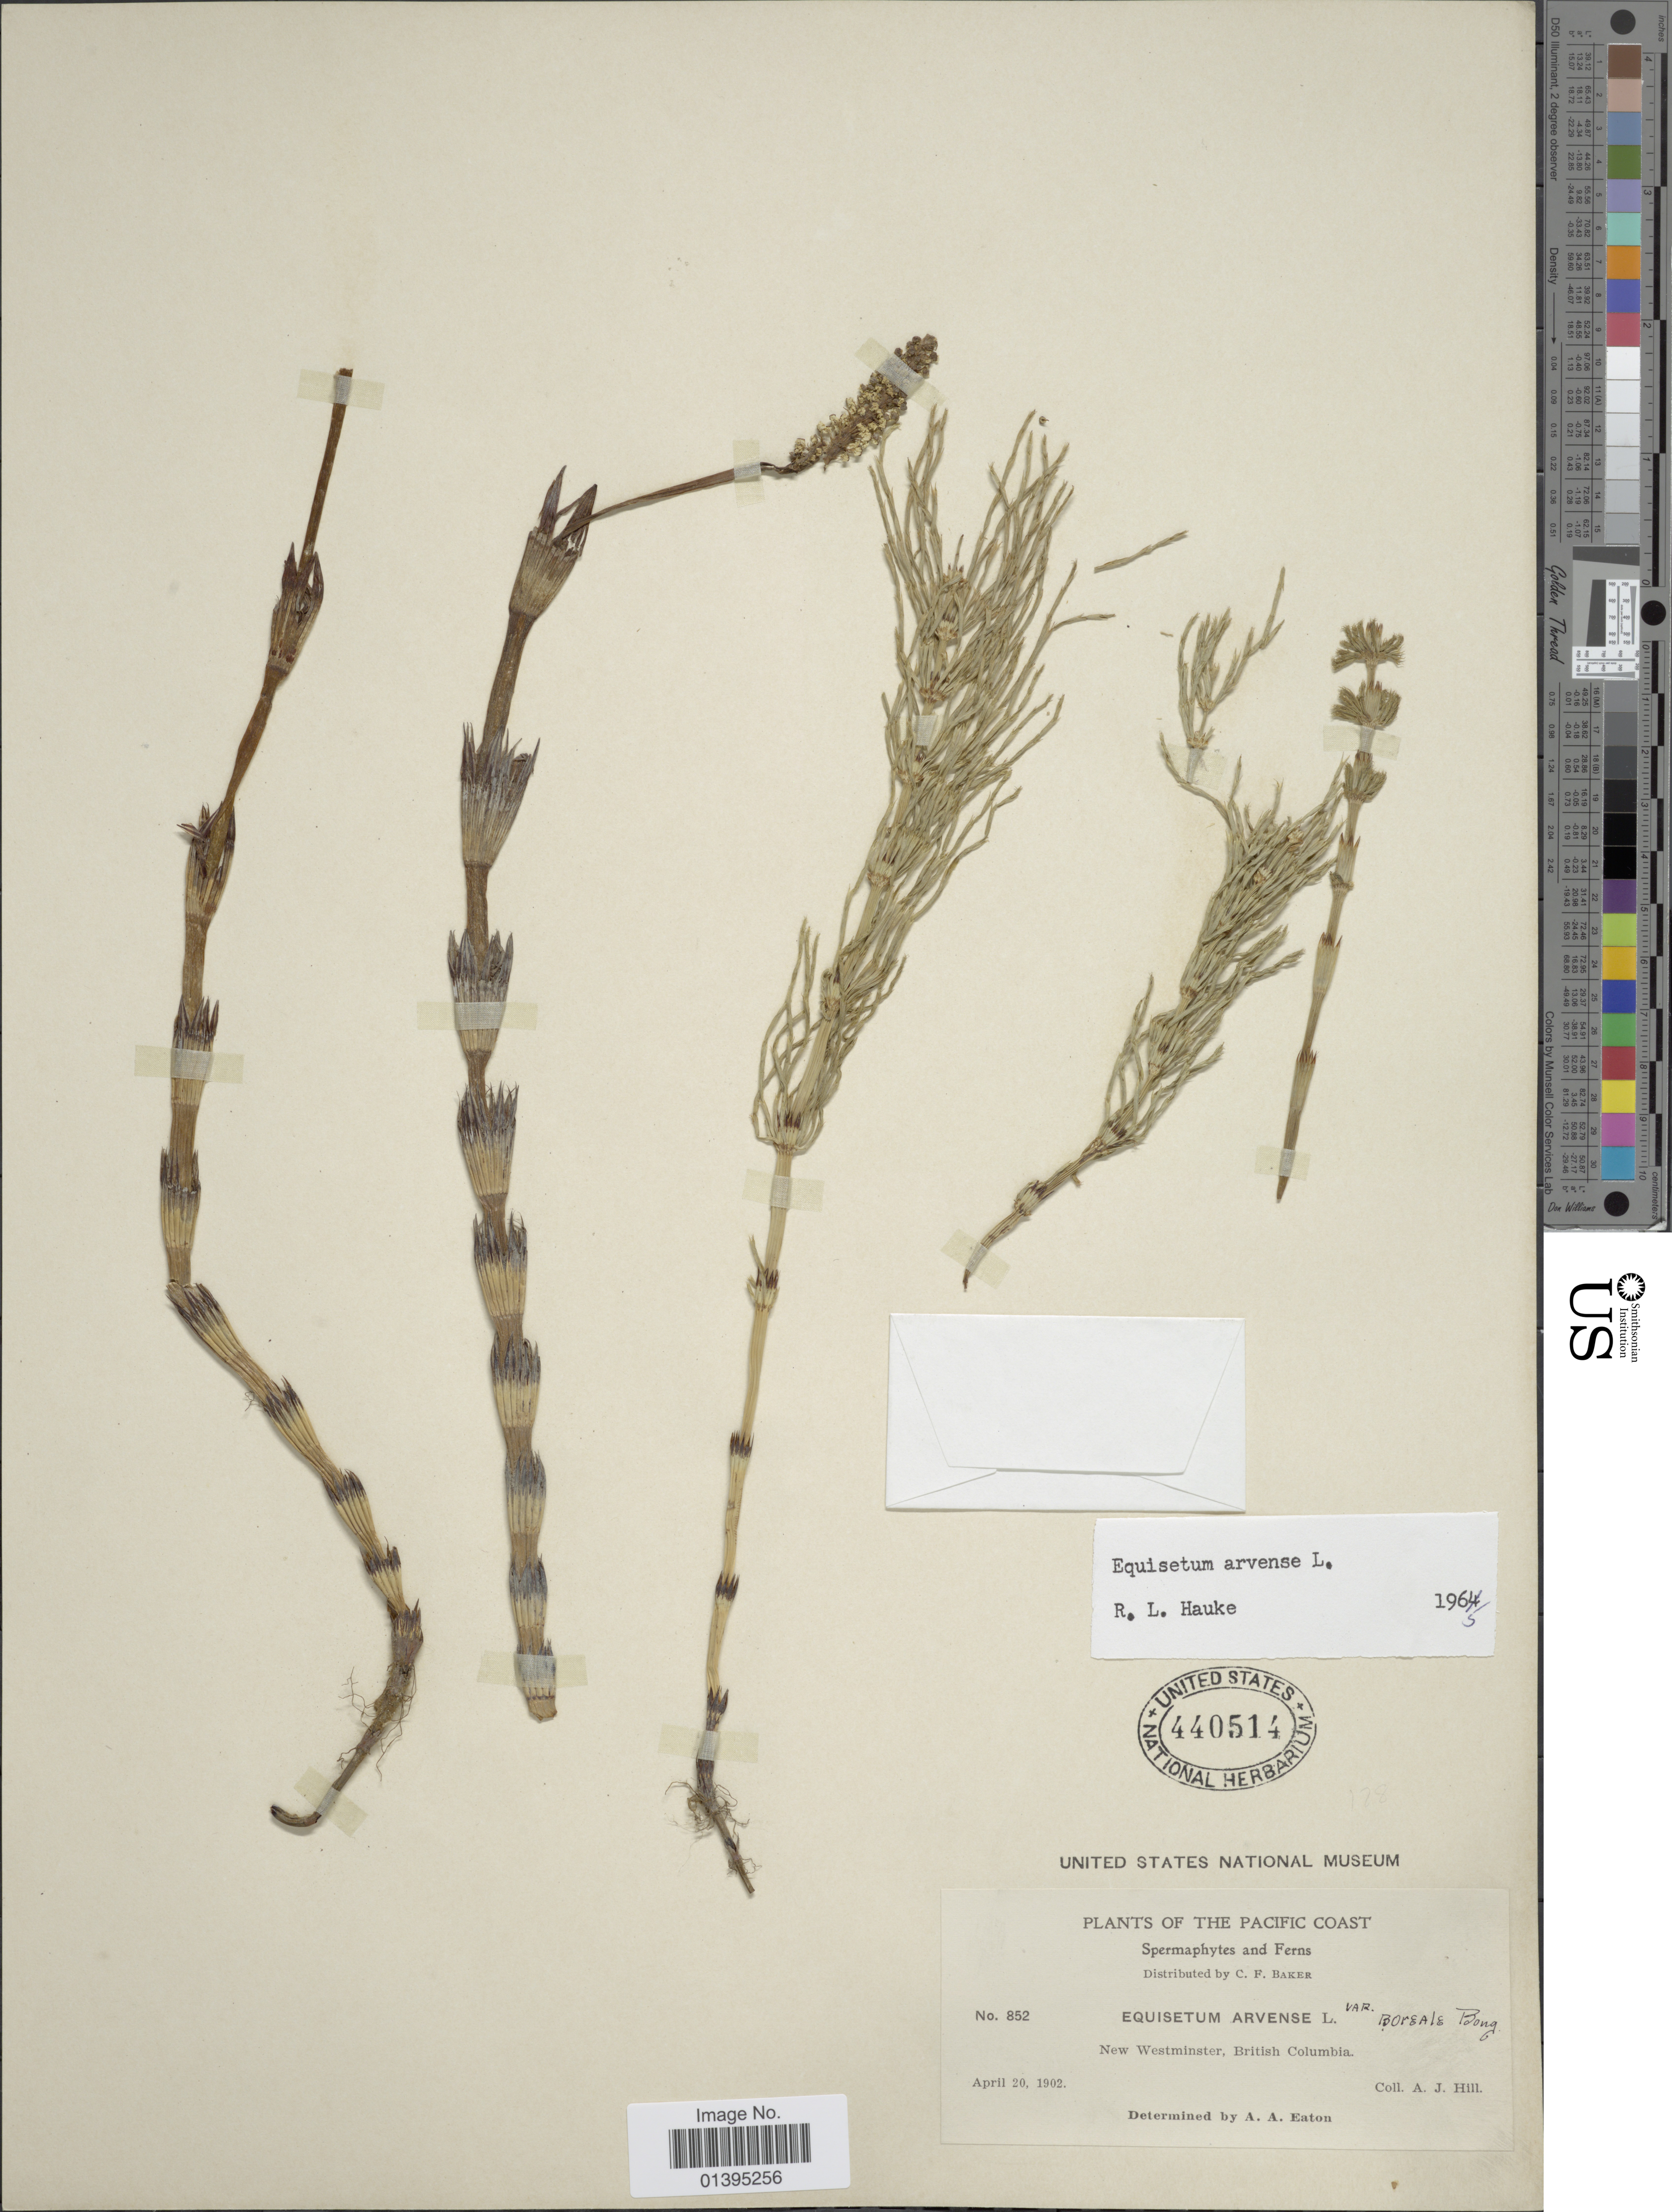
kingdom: Plantae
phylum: Tracheophyta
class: Polypodiopsida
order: Equisetales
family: Equisetaceae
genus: Equisetum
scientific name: Equisetum arvense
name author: L.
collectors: A. Hill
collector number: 852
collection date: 1902-04-20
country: Canada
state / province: British Columbia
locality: Pacific Coast, New Westminster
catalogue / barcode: US 440514